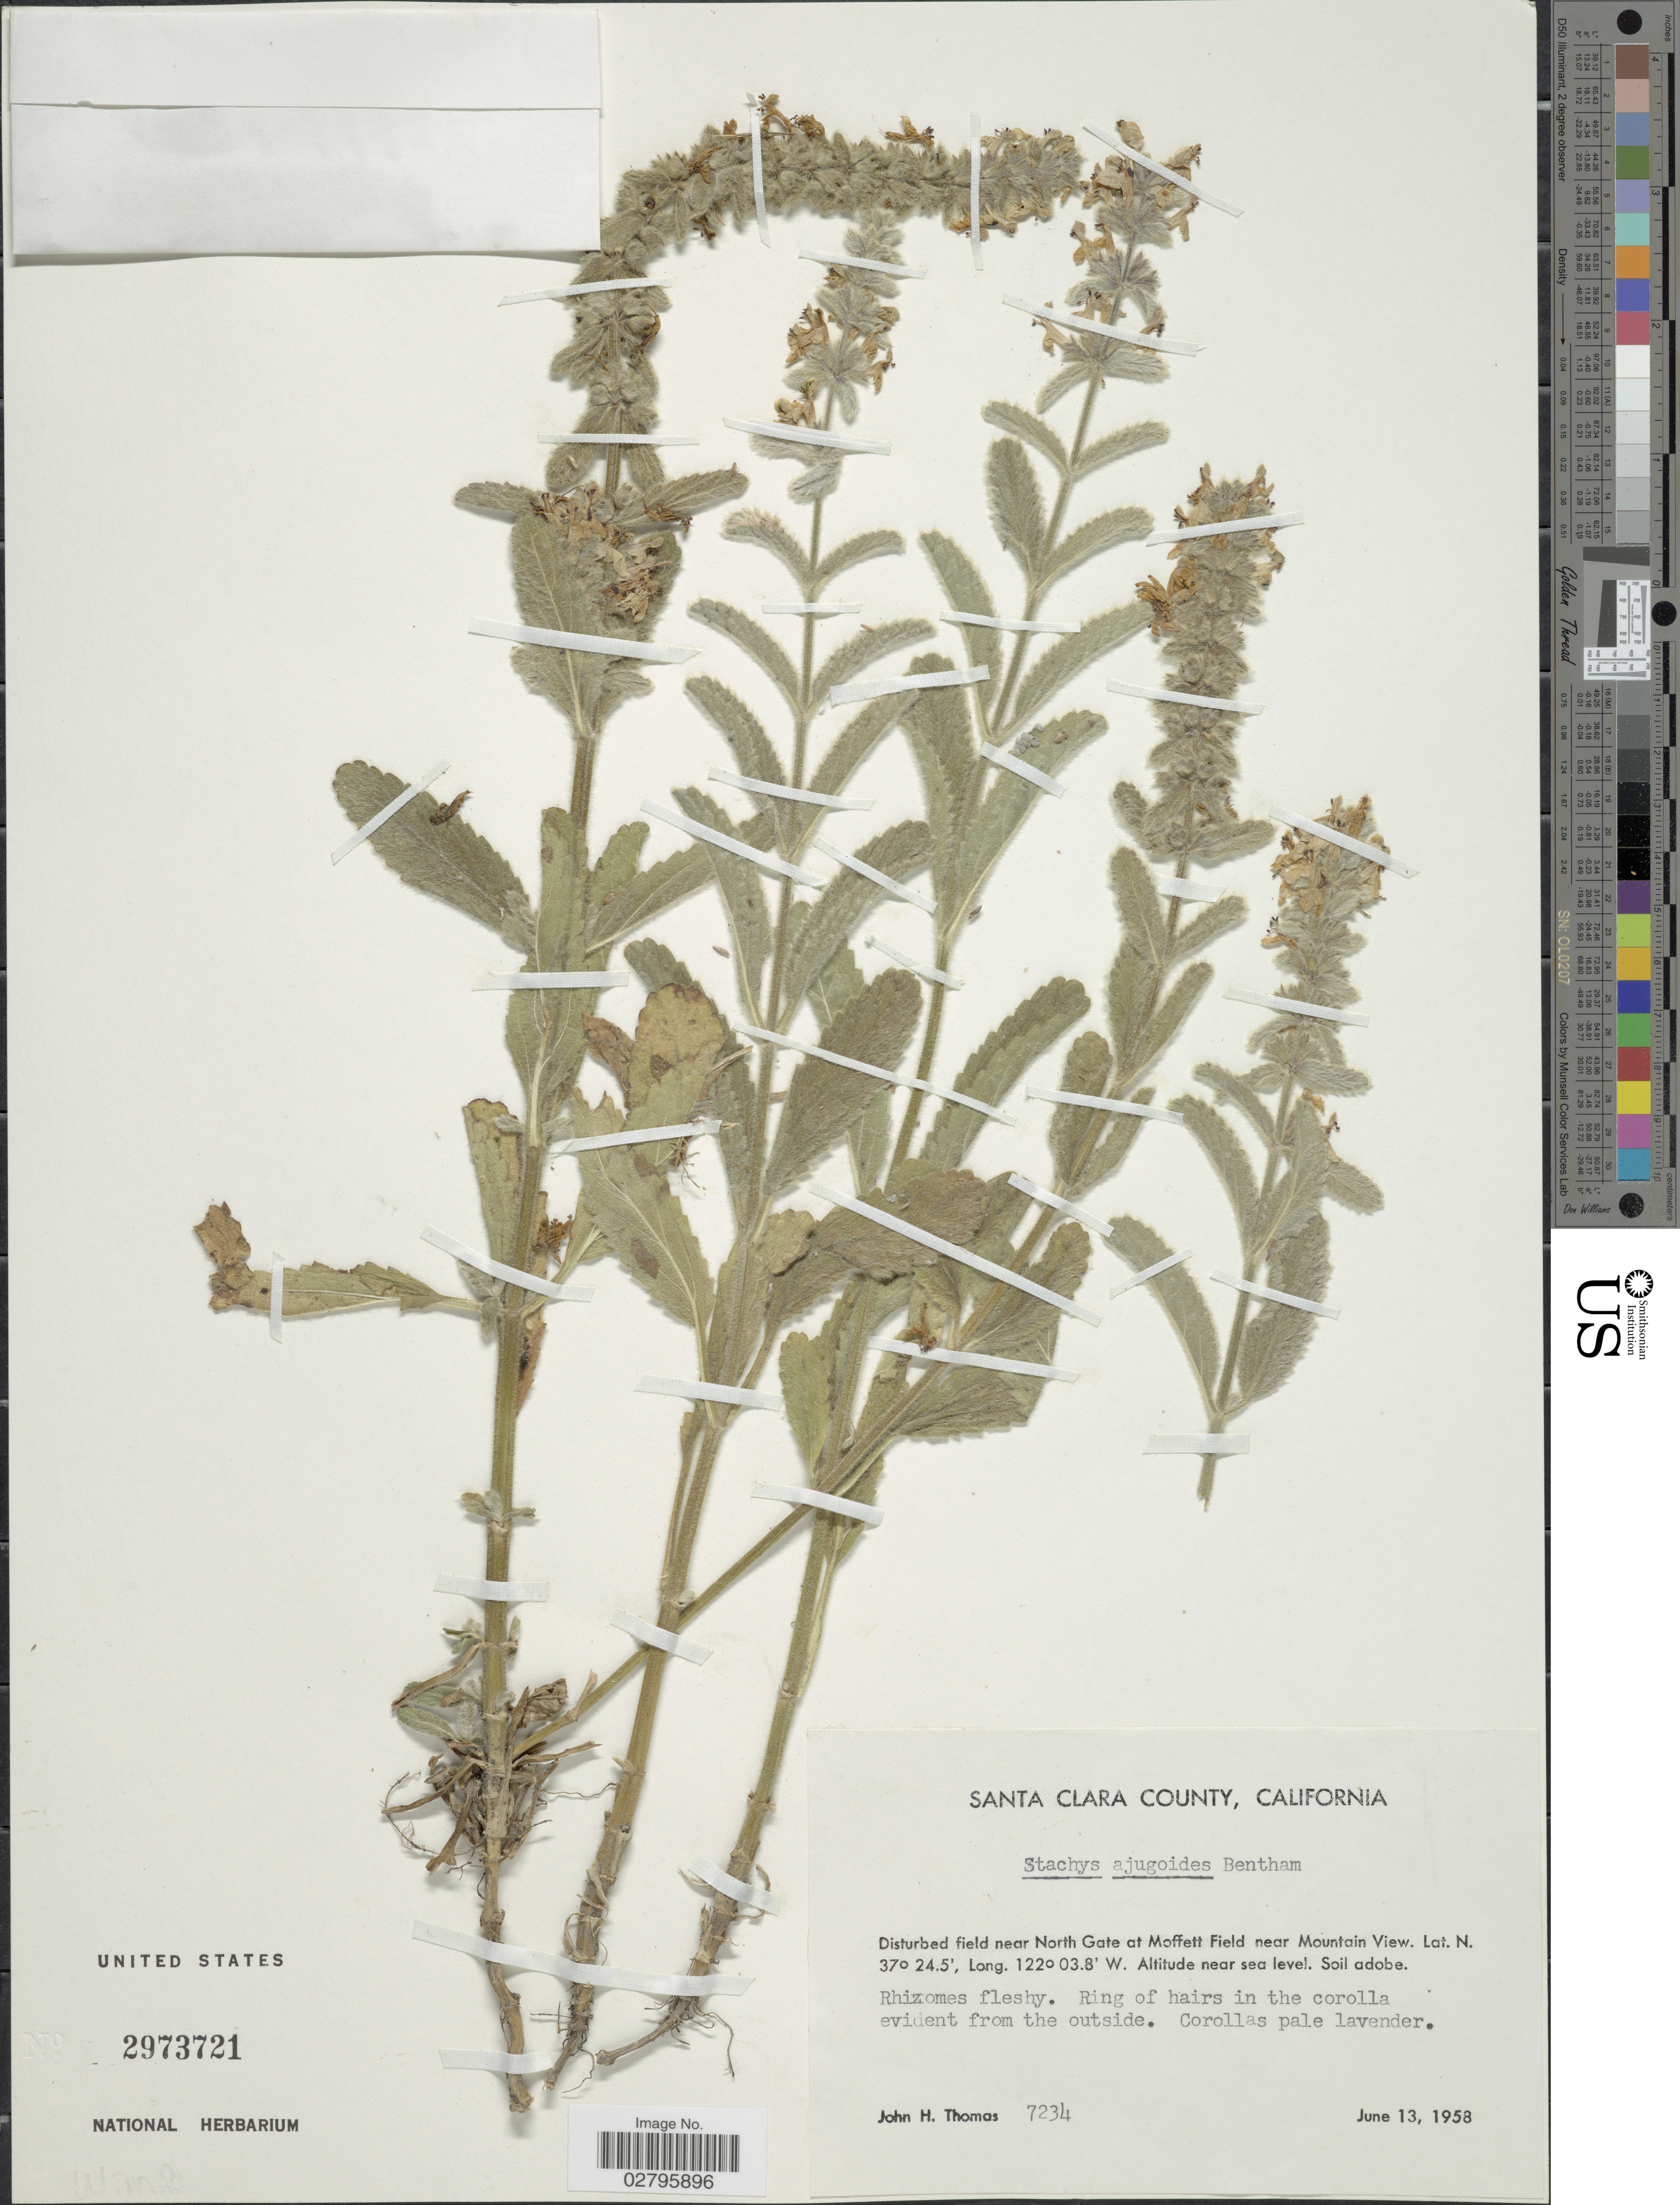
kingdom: Plantae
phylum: Tracheophyta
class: Magnoliopsida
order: Lamiales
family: Lamiaceae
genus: Stachys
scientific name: Stachys ajugoides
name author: Benth.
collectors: J. H. Thomas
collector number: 7234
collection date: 1958-06-13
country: United States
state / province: California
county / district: Santa Clara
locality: Santa Clara County. Disturbed field near North Gate at Moffett Field near Mountain View.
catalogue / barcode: US 2973721